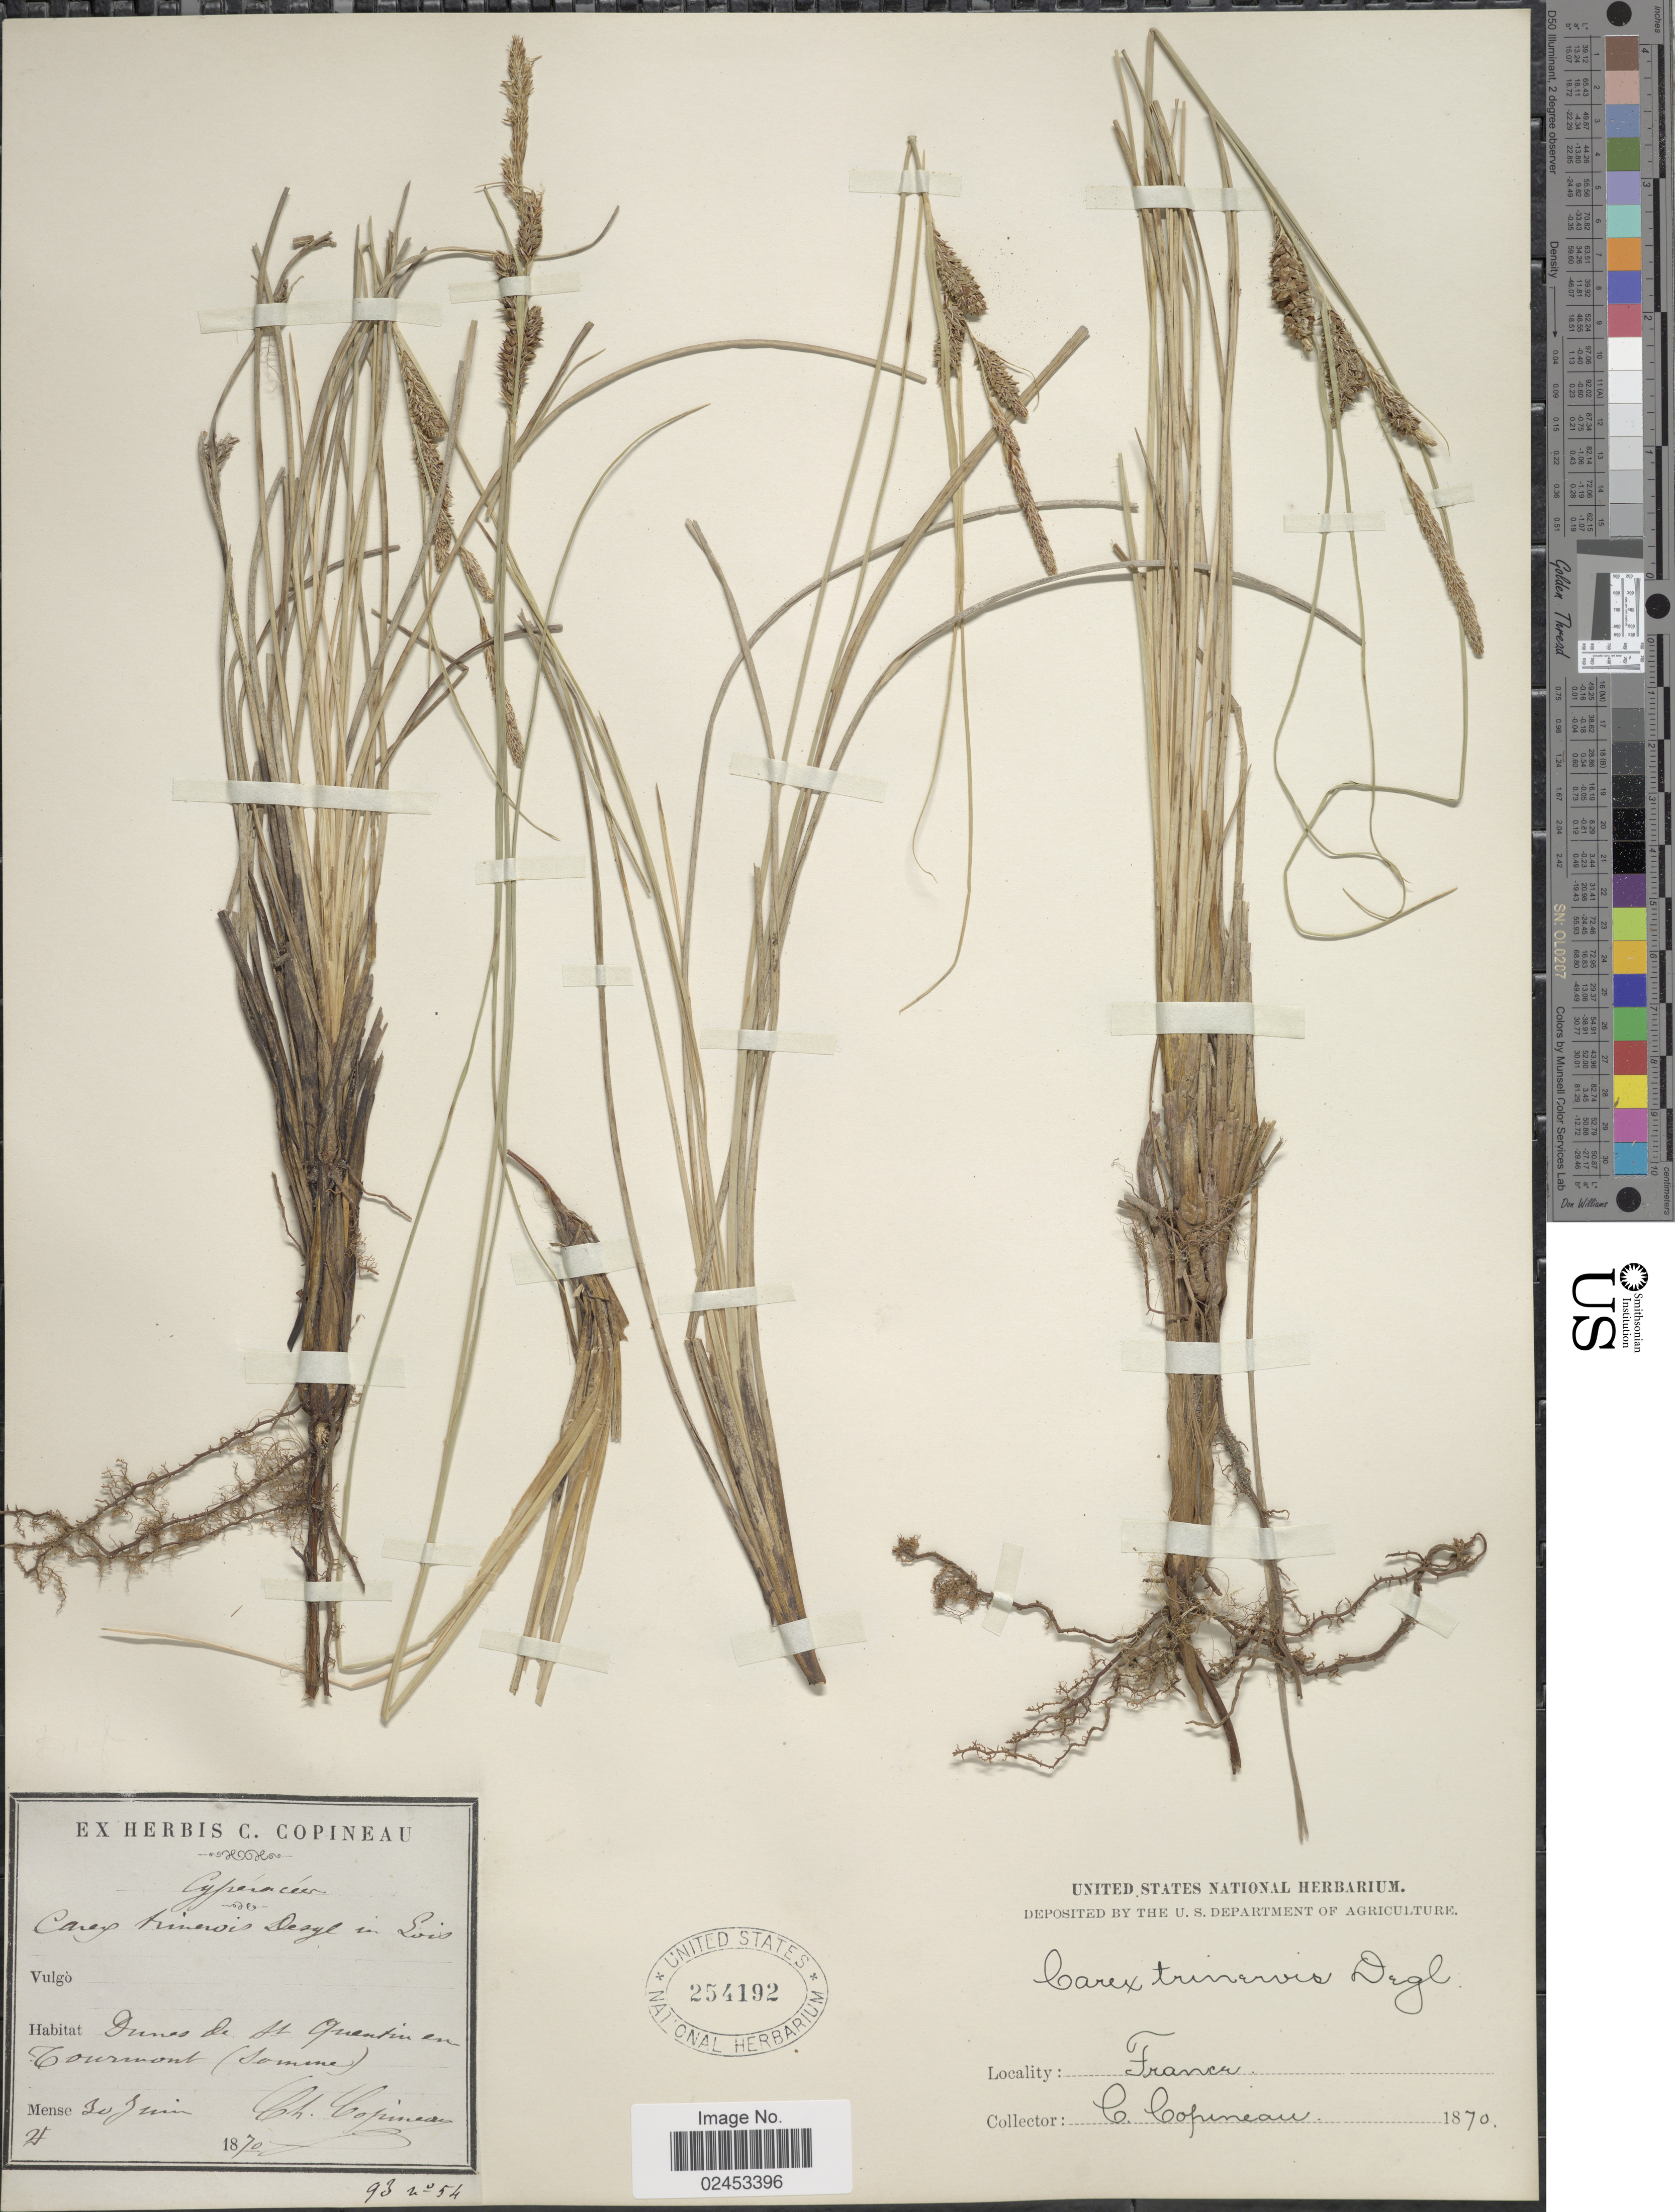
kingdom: Plantae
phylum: Tracheophyta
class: Liliopsida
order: Poales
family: Cyperaceae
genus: Carex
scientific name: Carex trinervis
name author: Degl.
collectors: C. Copineau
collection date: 1870-06-30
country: France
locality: Dunes de St Quentin en Tourmont (Somme)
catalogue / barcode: US 254192